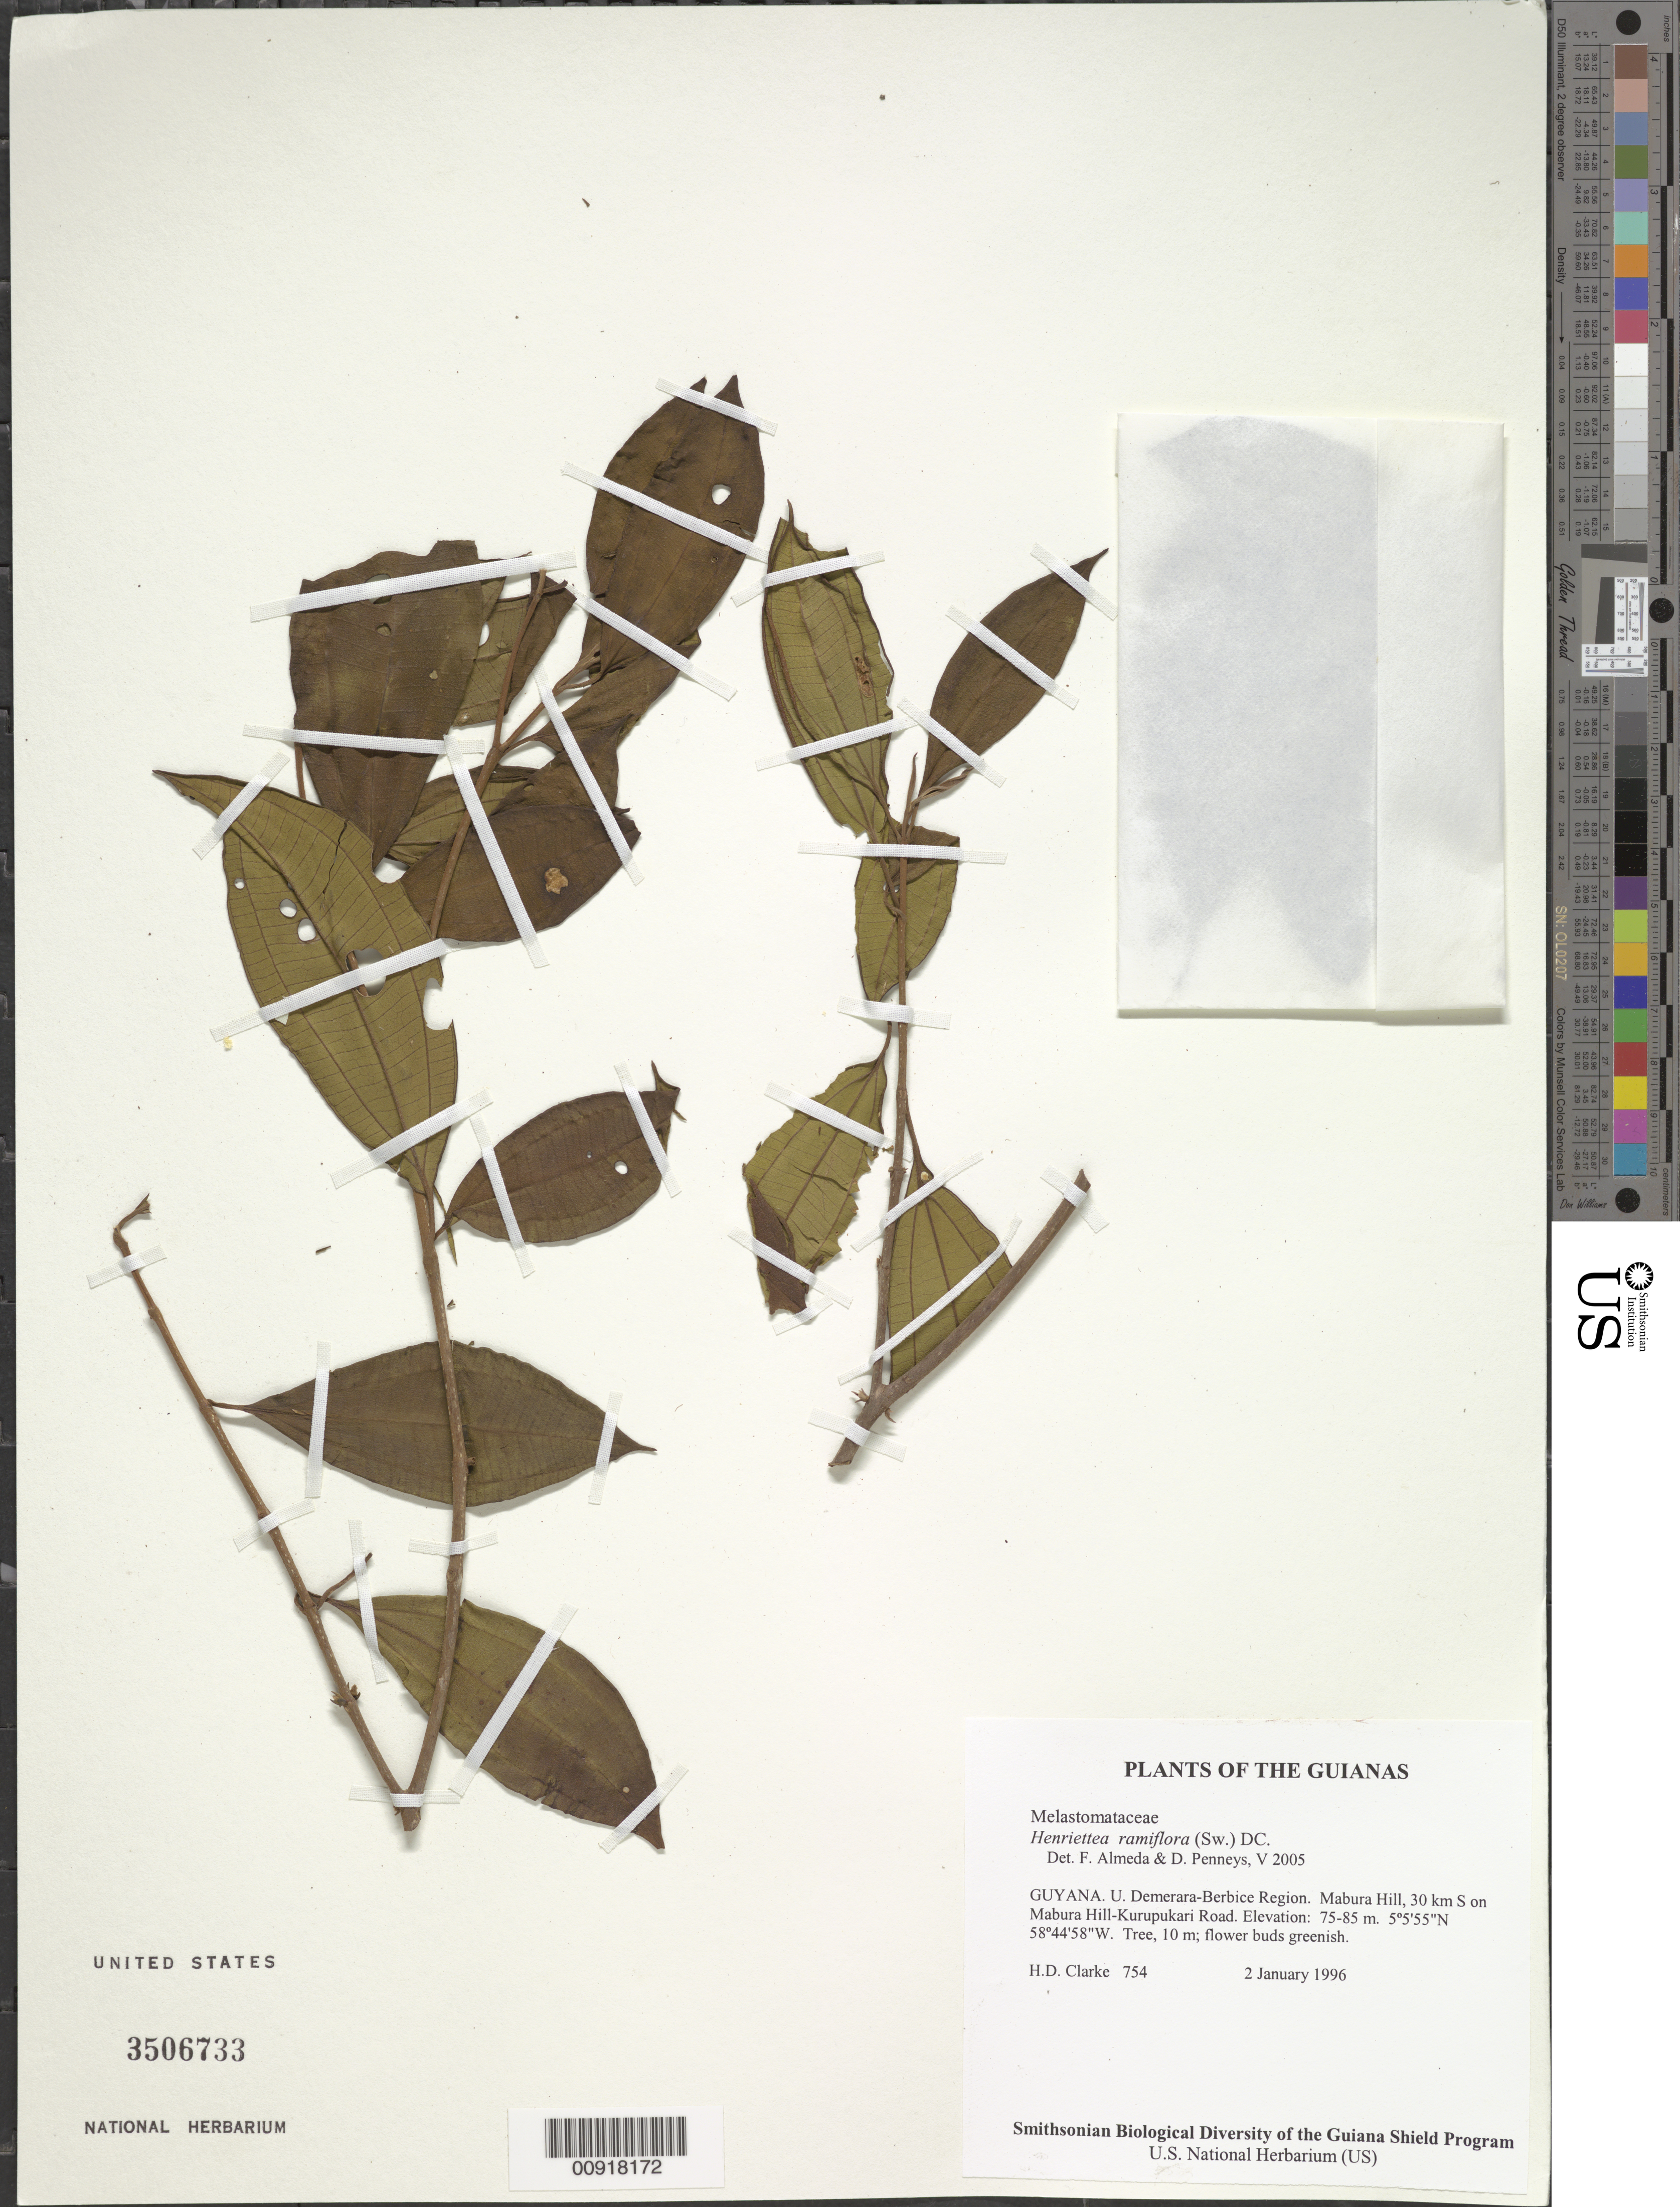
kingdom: Plantae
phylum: Tracheophyta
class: Magnoliopsida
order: Myrtales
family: Melastomataceae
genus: Henriettea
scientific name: Henriettea ramiflora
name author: (Sw.) DC.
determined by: Almeda, F.; Penneys, D. S.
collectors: H. D. Clarke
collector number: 754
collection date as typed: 2 January 1996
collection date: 1996-01-02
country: Guyana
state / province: U. Demerara-Berbice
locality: Mabura Hill, 30 km S on Mabura Hill-Kurupukari Road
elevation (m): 75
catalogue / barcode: US 3506733